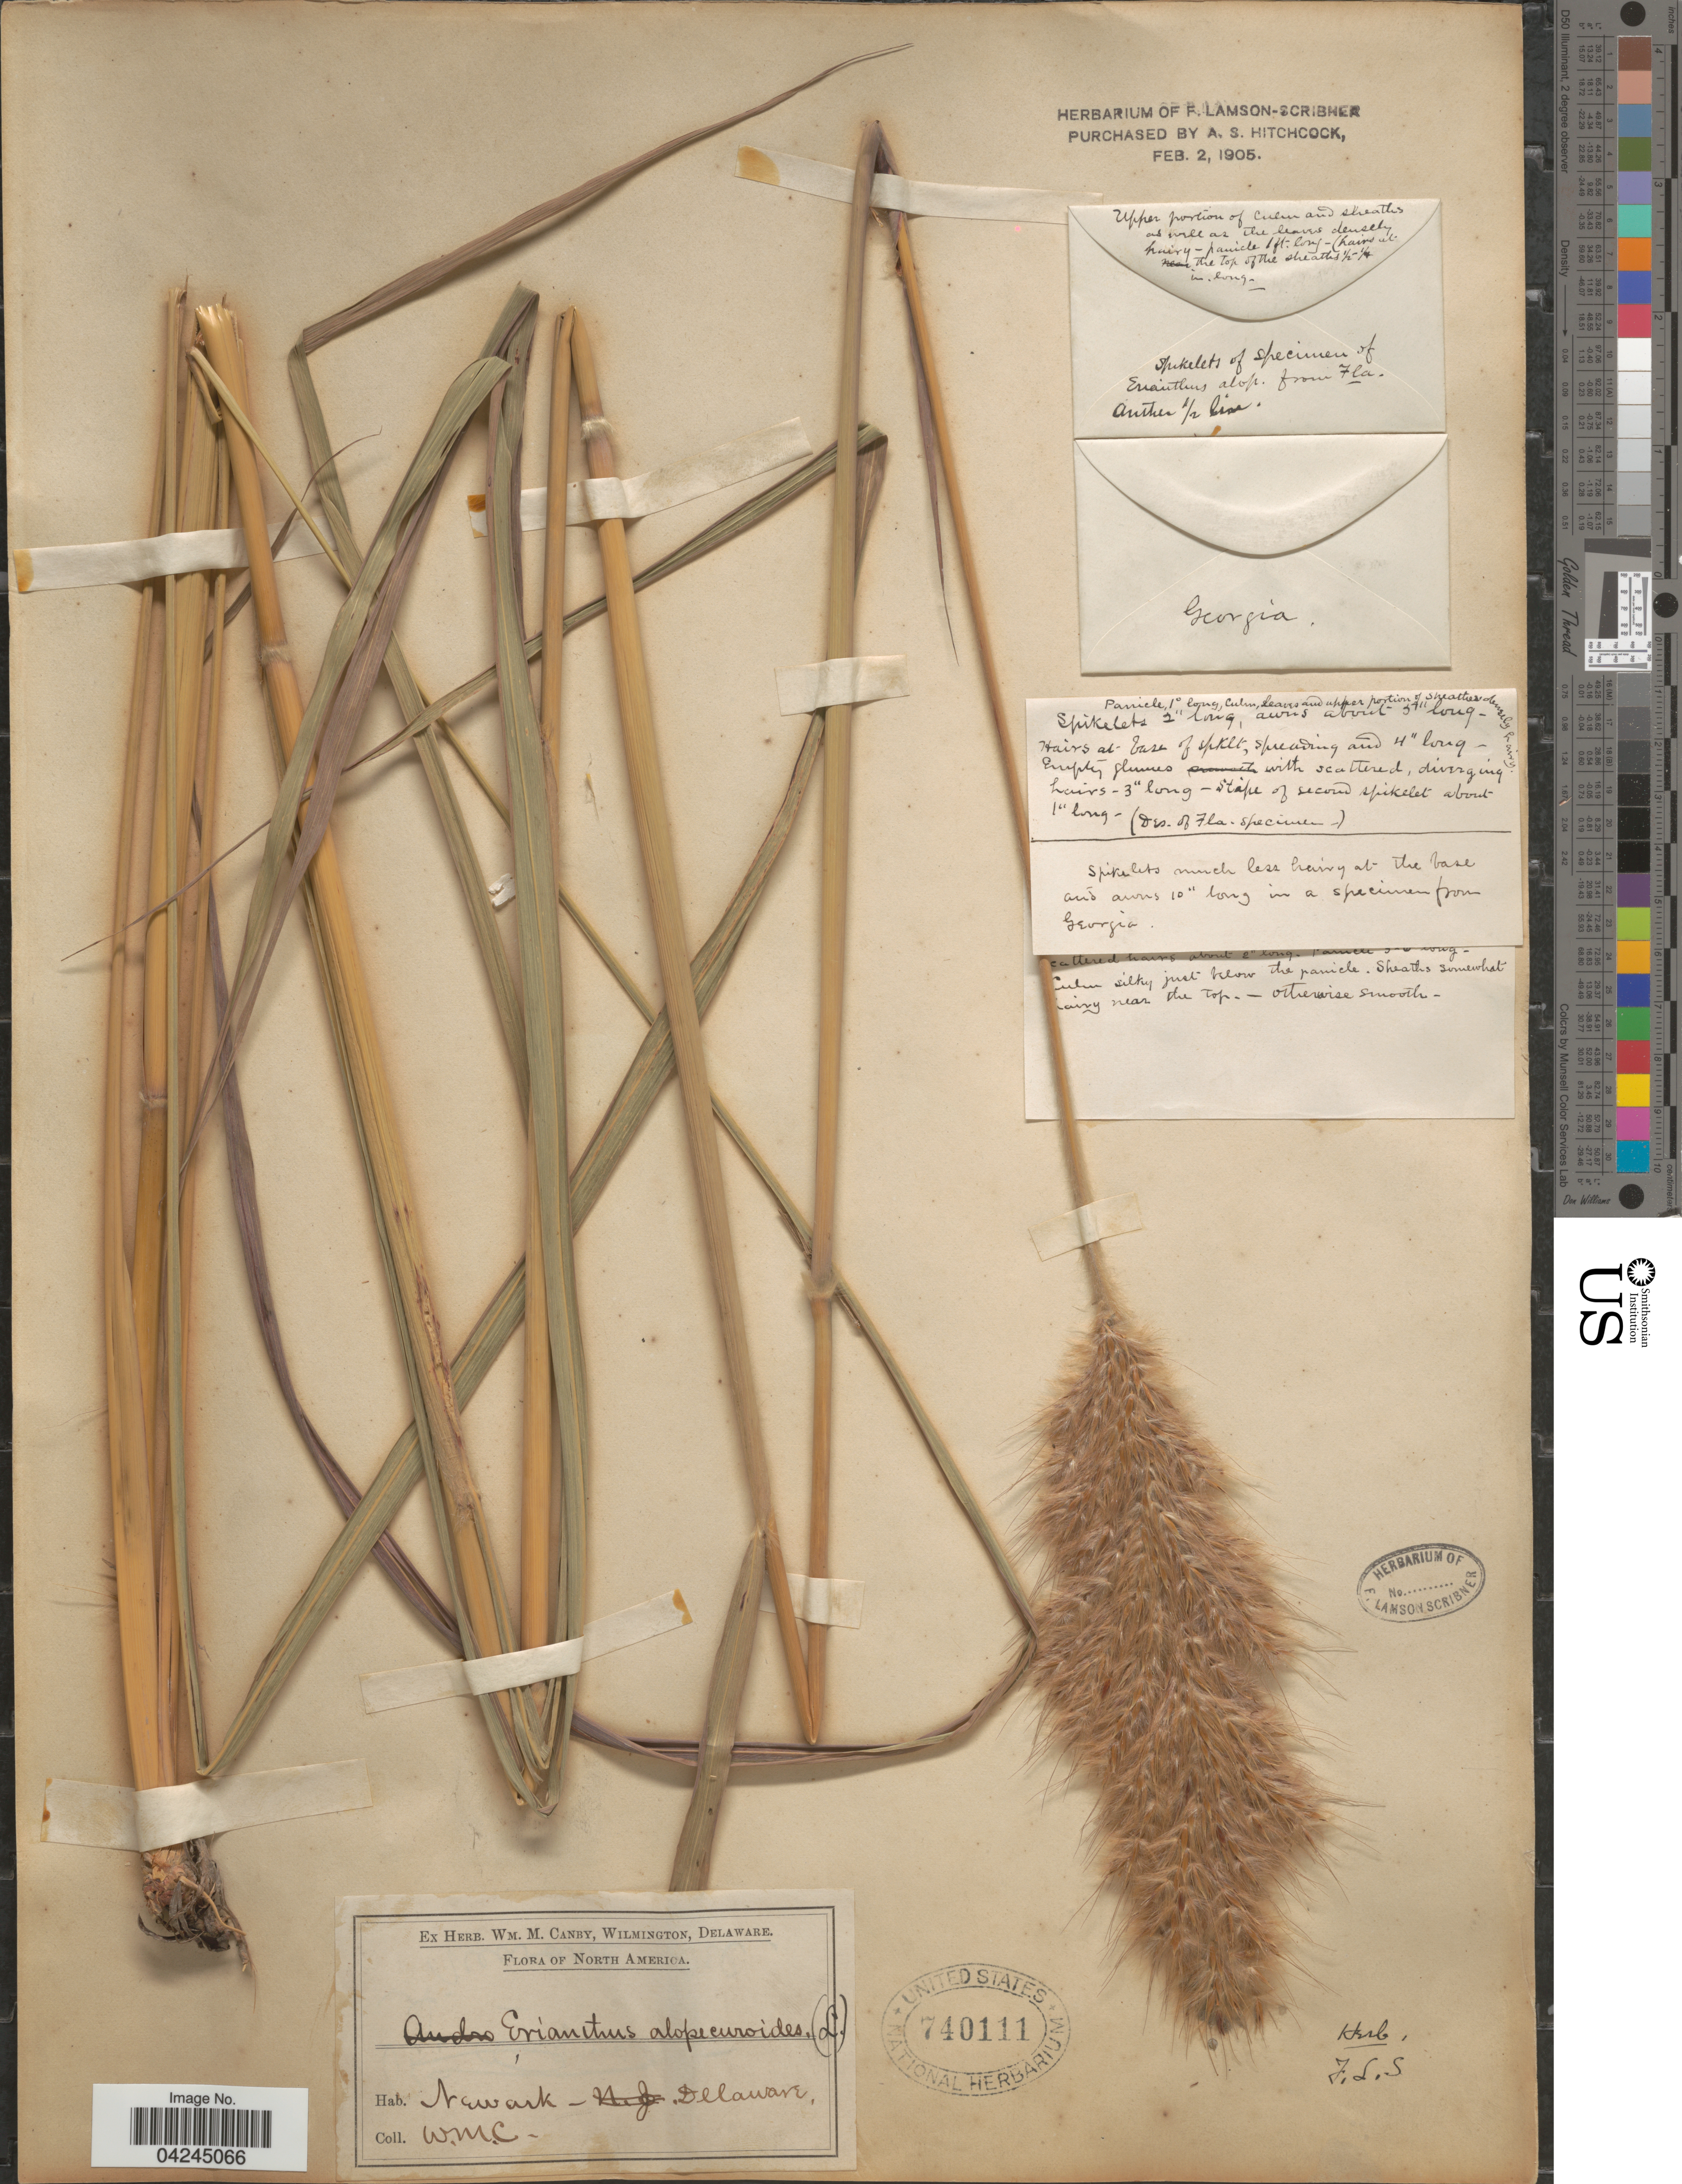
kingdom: Plantae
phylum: Tracheophyta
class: Liliopsida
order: Poales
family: Poaceae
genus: Erianthus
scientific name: Erianthus giganteus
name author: (Walter) P. Beauv.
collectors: W. M. Canby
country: United States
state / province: Delaware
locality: Newark.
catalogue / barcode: US 740111